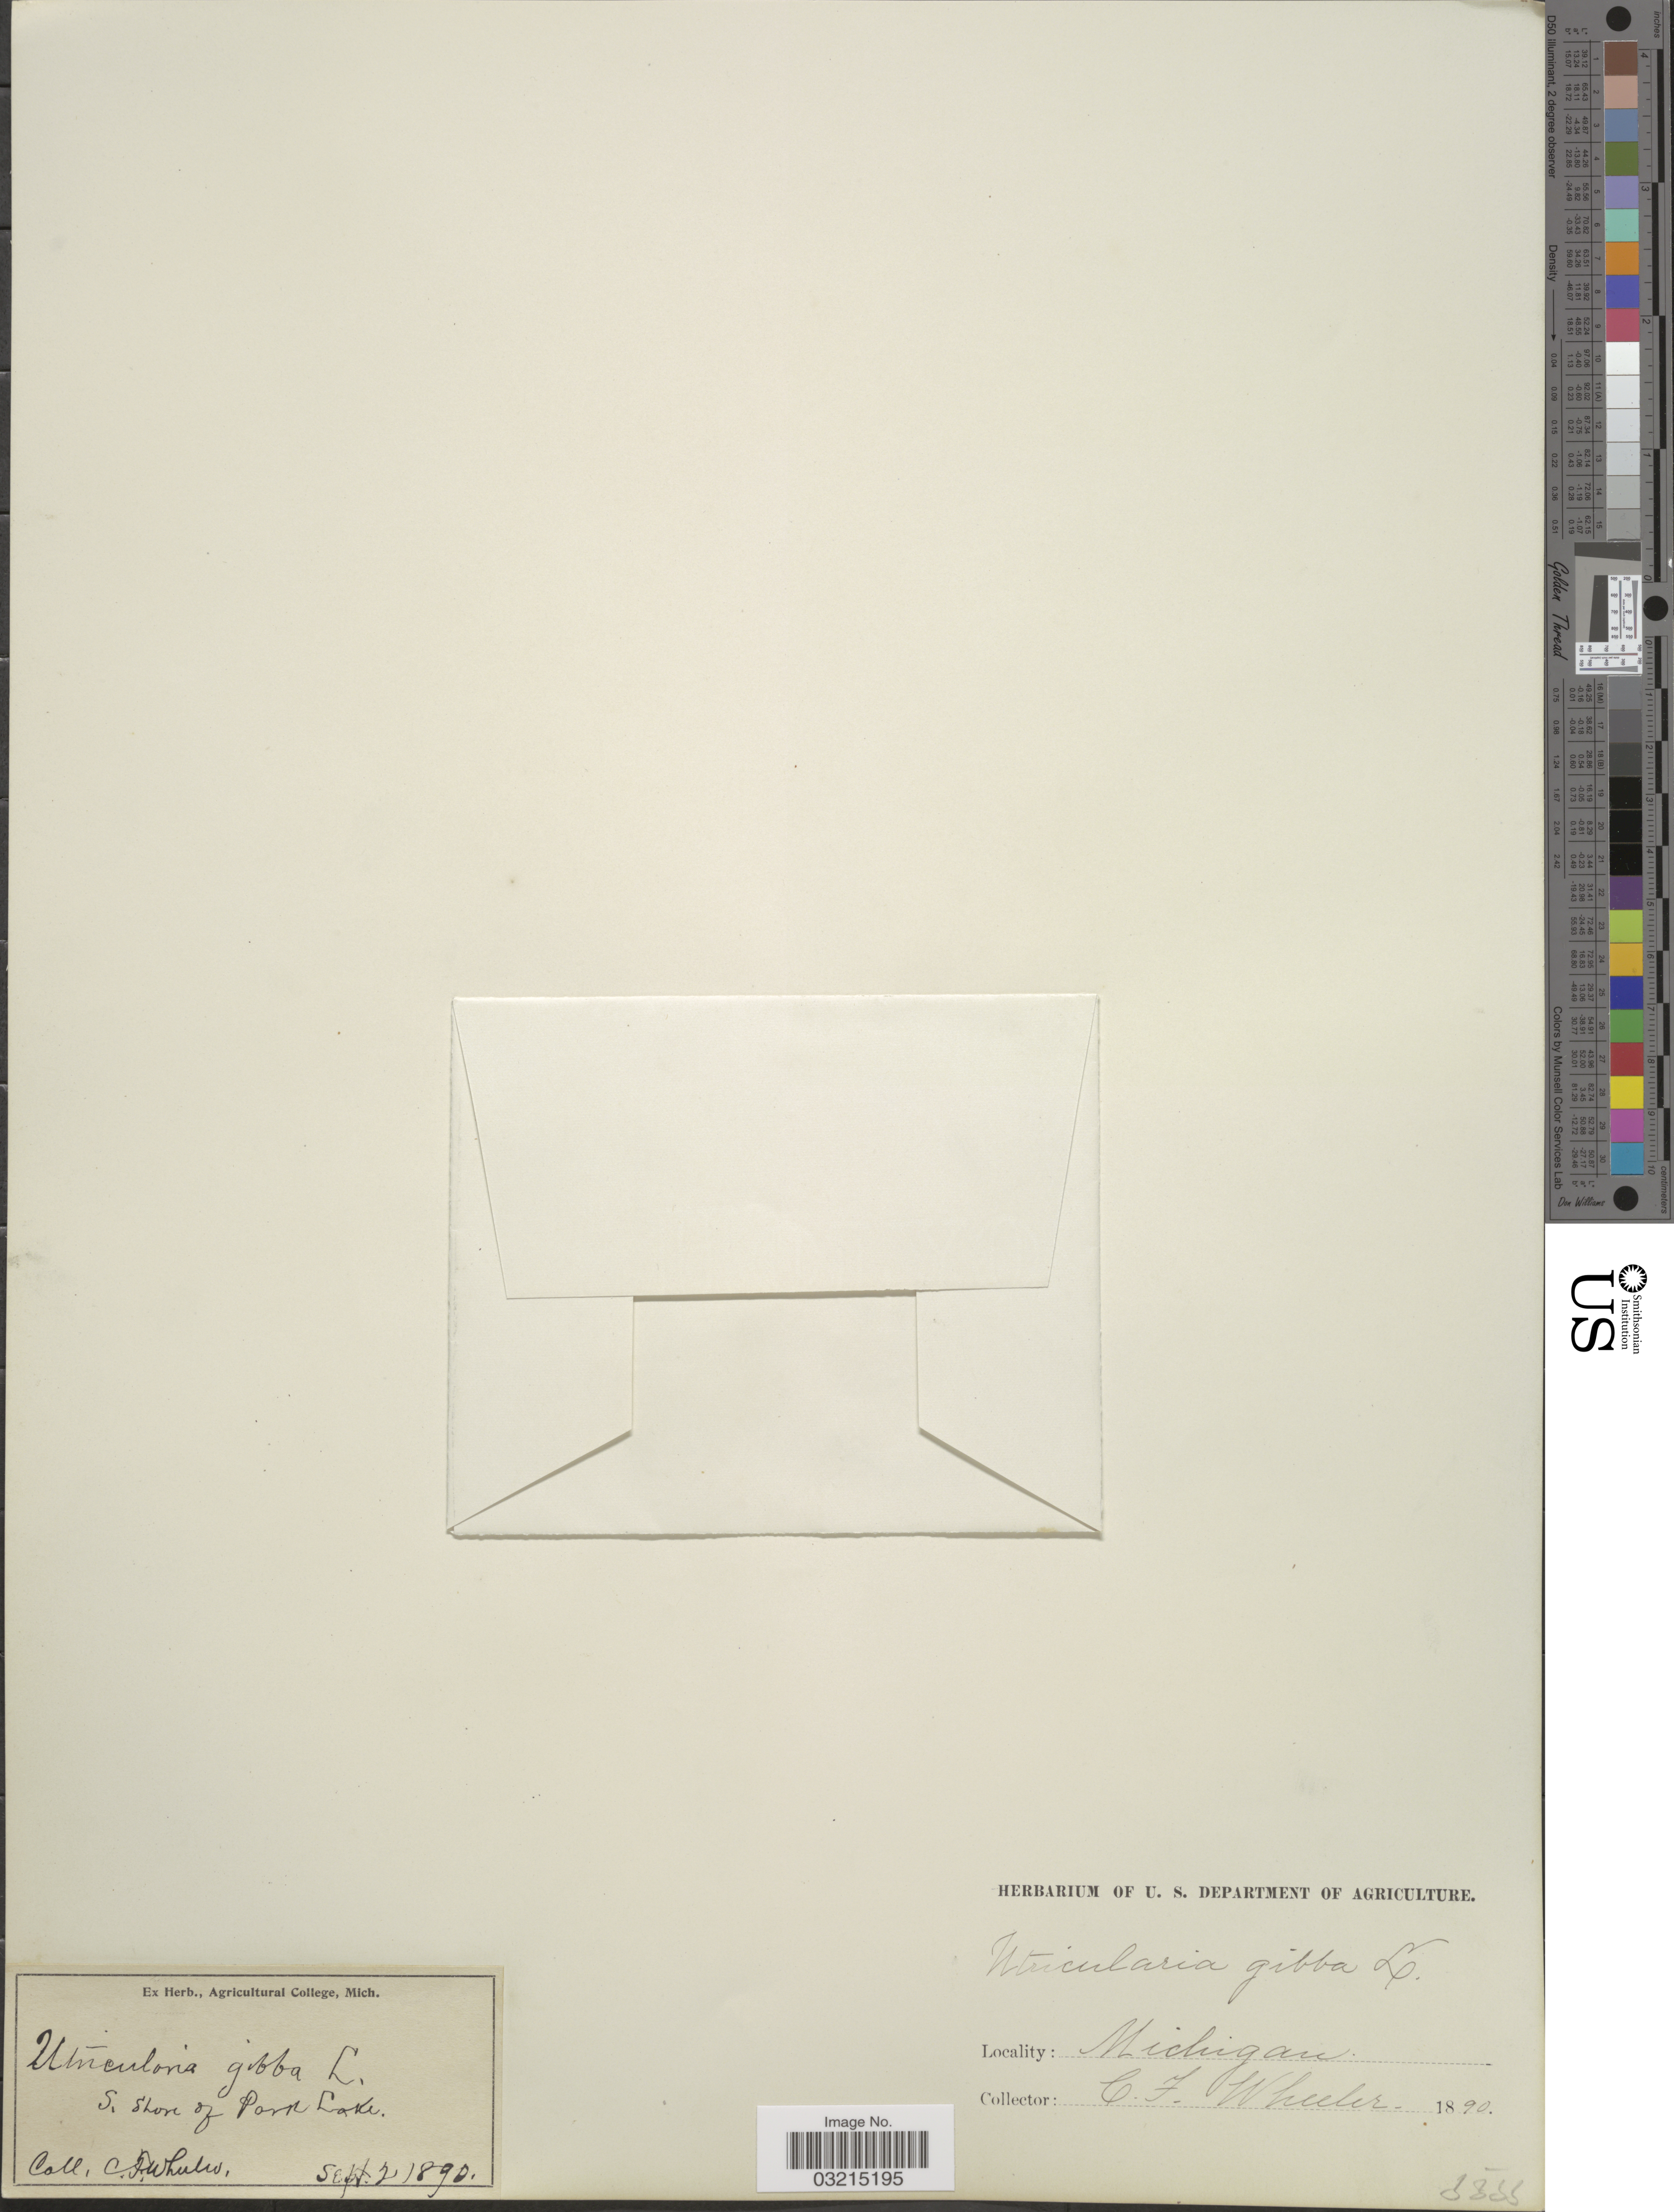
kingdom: Plantae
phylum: Tracheophyta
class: Magnoliopsida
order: Lamiales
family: Lentibulariaceae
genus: Utricularia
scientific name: Utricularia gibba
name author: L.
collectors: C. Wheeler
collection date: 1890-09-02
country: United States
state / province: Michigan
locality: S. Shore of Park Lake.